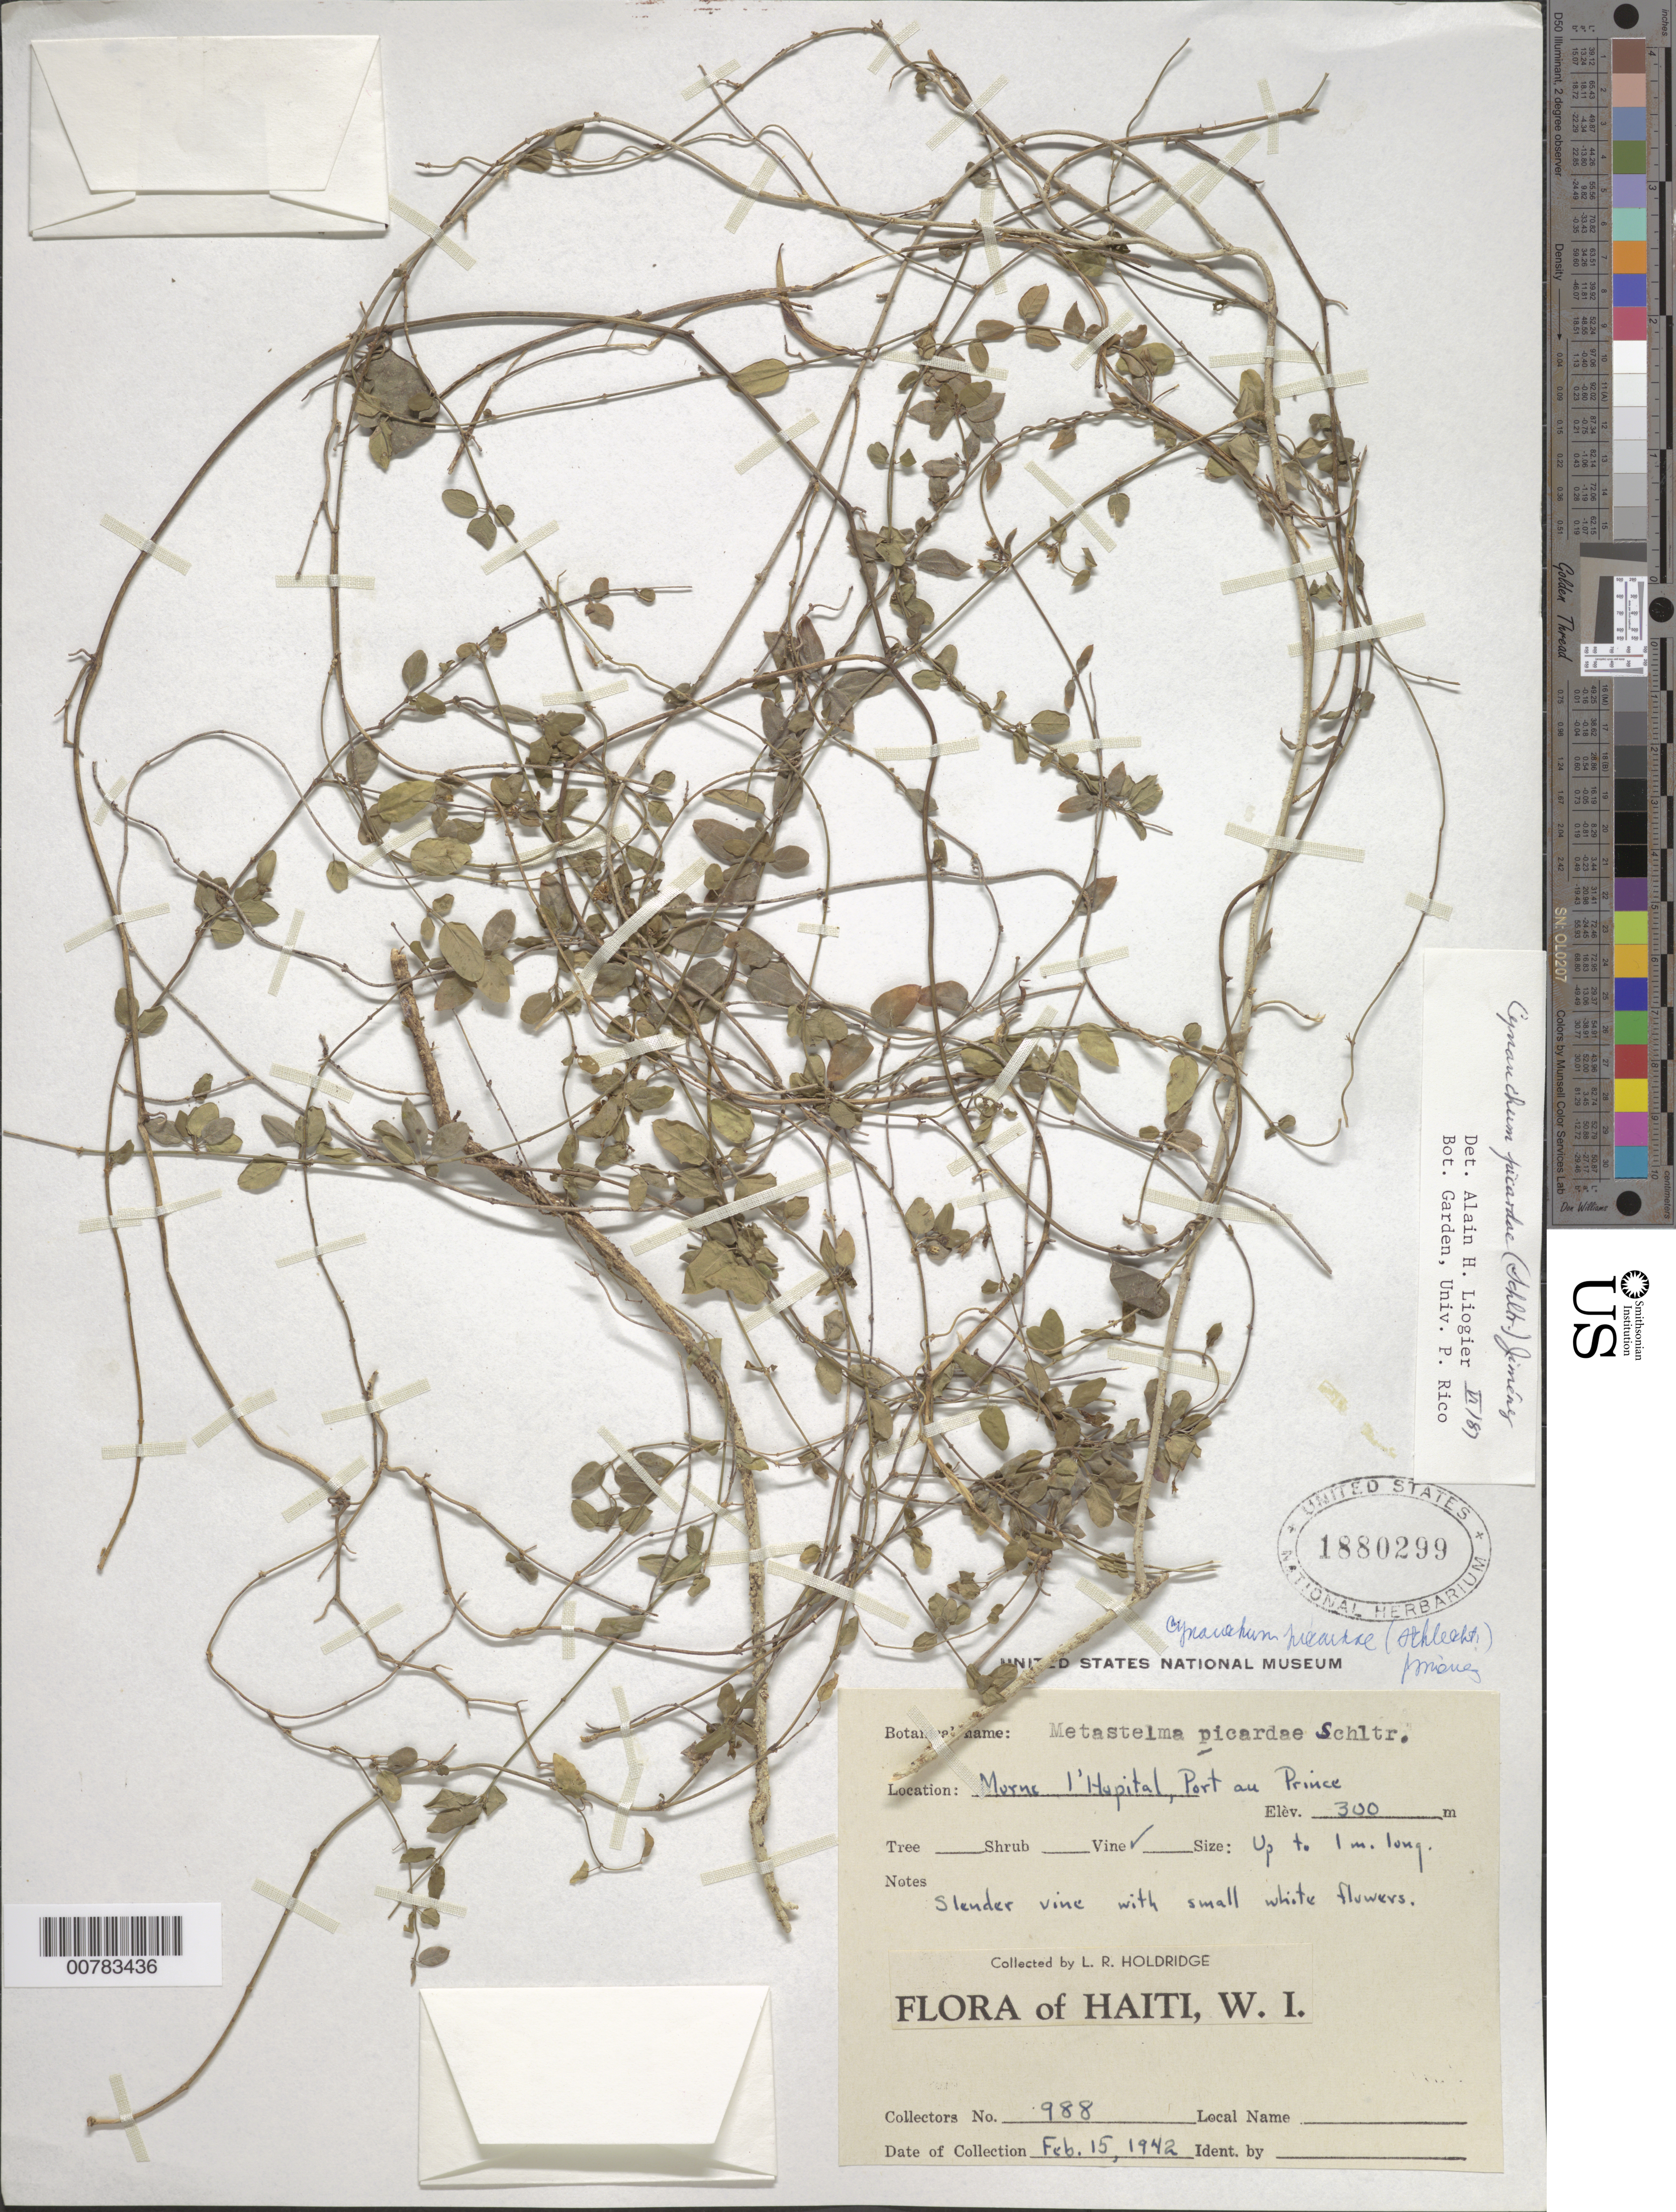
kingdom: Plantae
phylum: Tracheophyta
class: Magnoliopsida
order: Gentianales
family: Apocynaceae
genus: Metastelma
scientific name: Metastelma picardae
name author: Schltr.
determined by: Liogier, Alain H.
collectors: L. Holdridge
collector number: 988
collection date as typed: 15 Feb 1942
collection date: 1942-02-15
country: Haiti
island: Hispaniola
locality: Port au Prince, Morne l'Hopital.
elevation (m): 300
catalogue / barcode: US 1880299